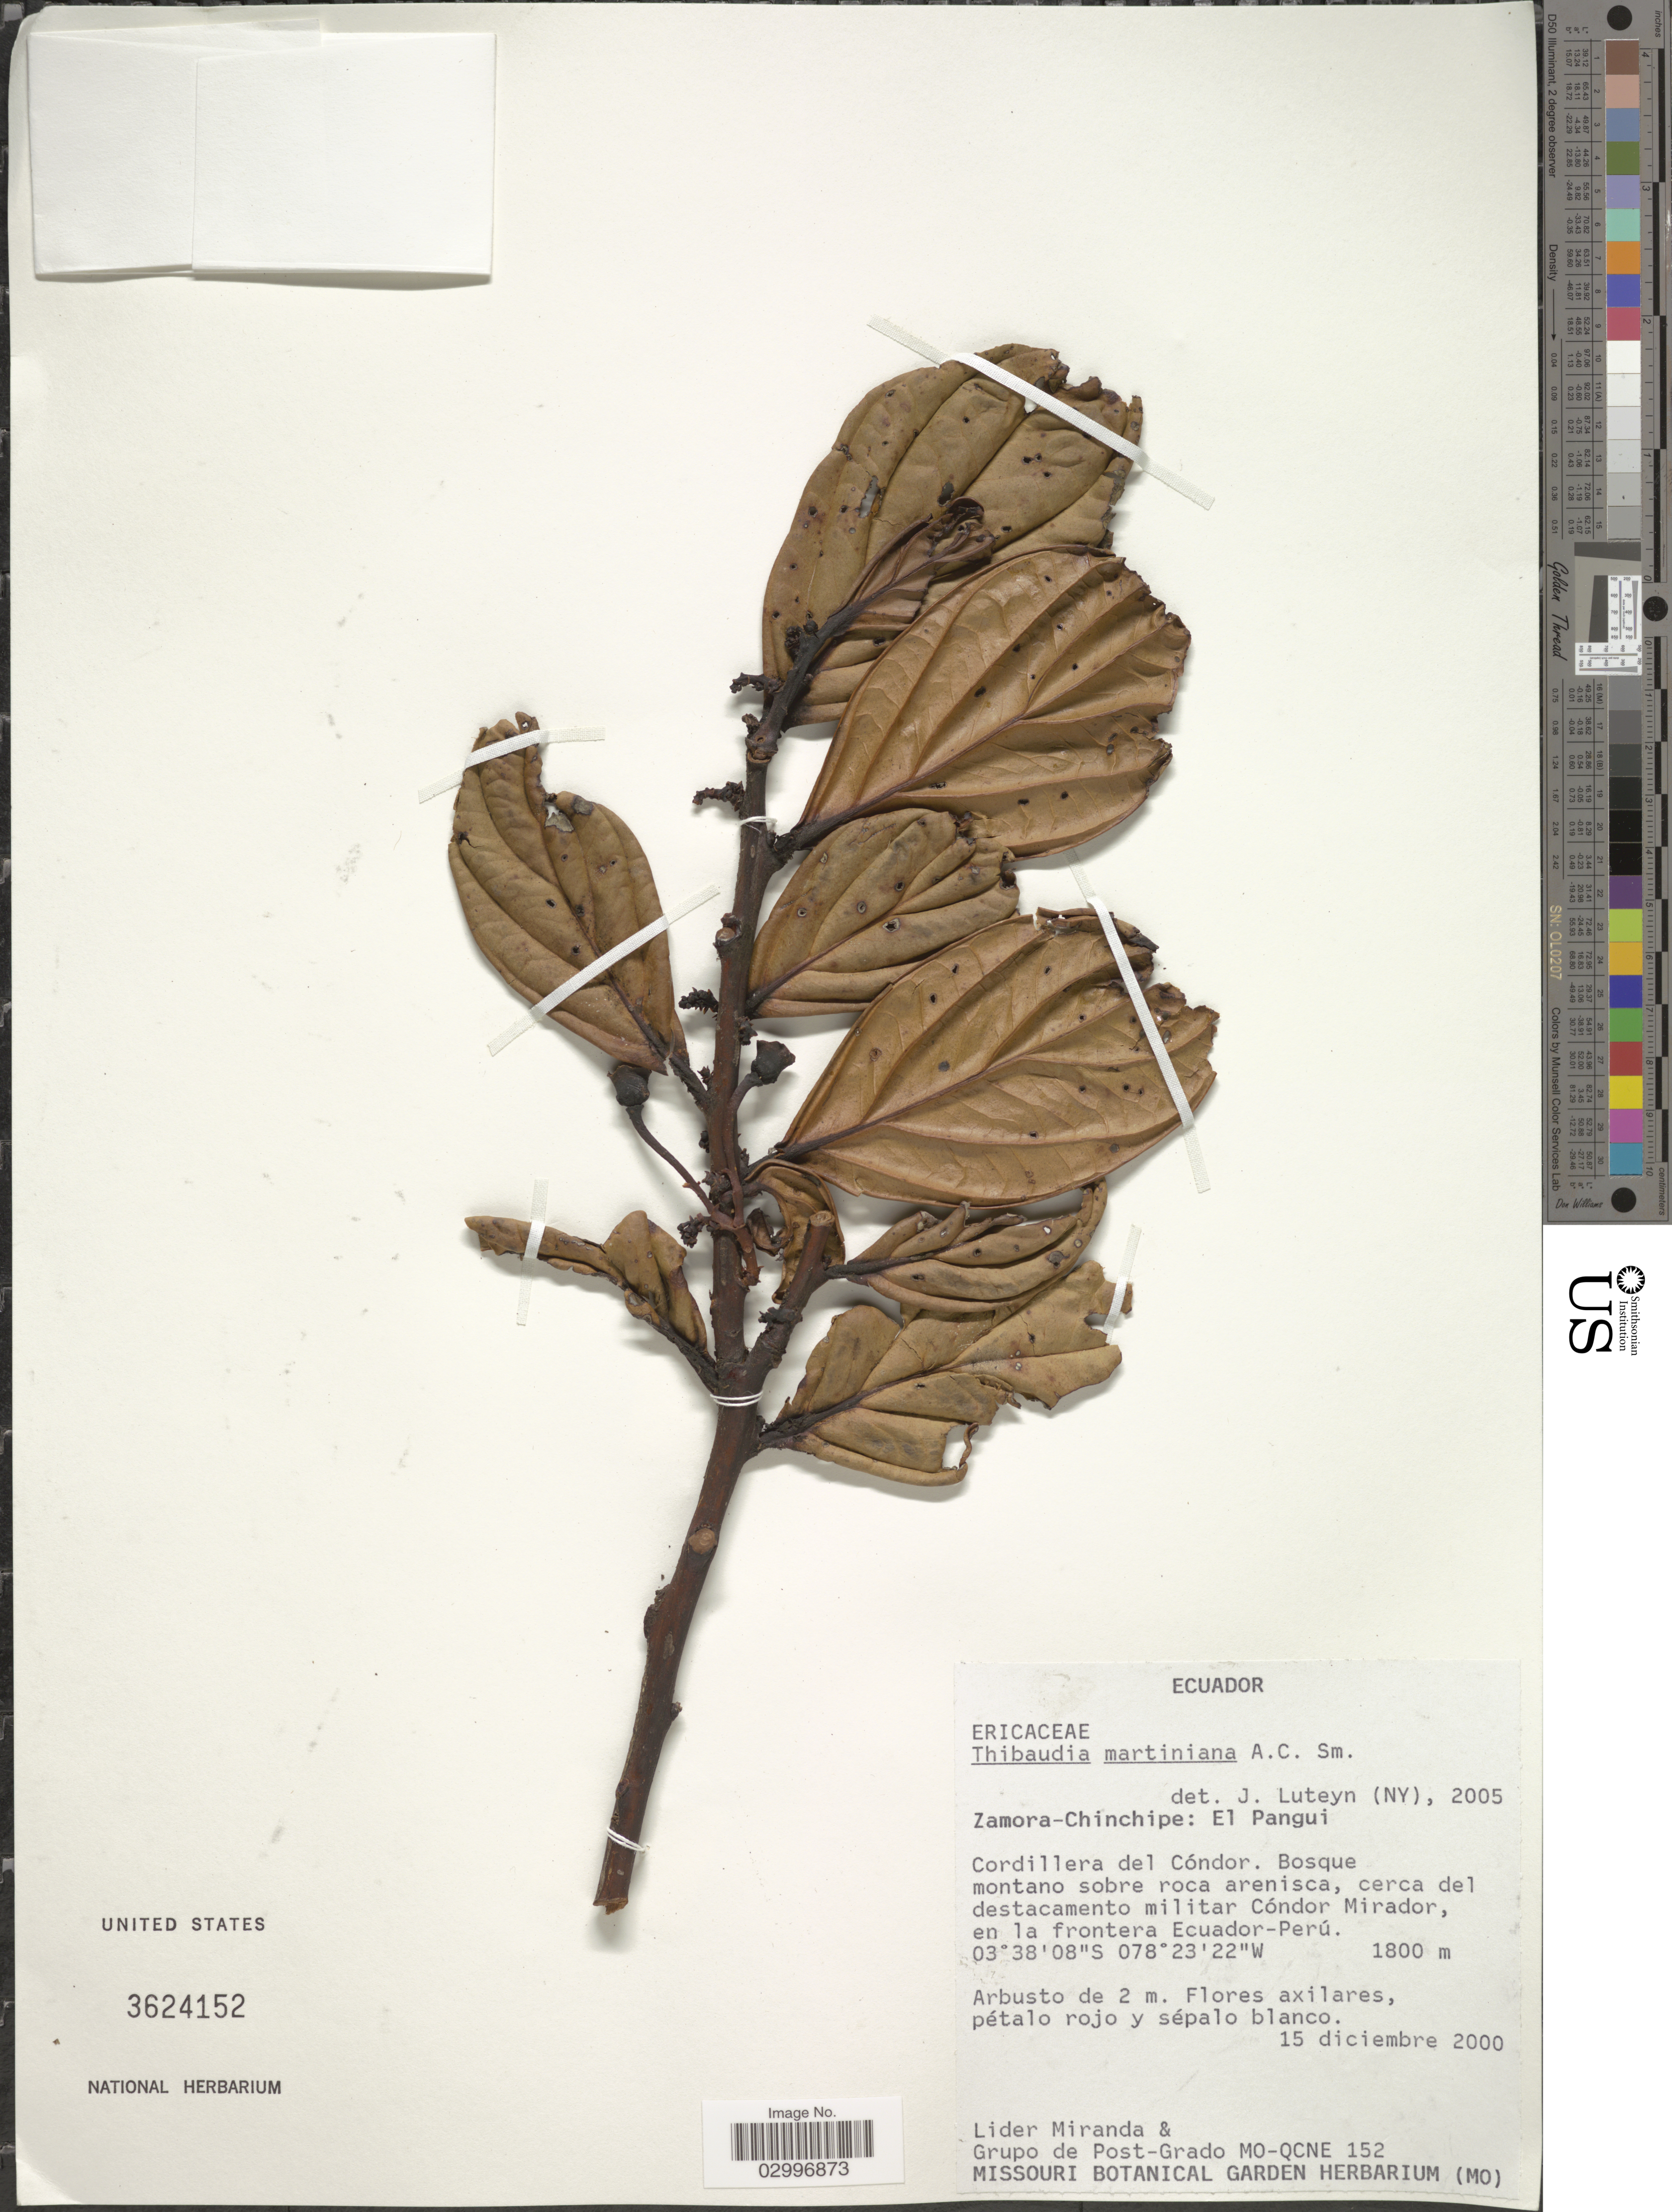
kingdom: Plantae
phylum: Tracheophyta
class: Magnoliopsida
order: Ericales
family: Ericaceae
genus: Thibaudia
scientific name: Thibaudia martiniana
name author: A.C. Sm.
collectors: L. Miranda & Grupo Post-Grado MO-QCNE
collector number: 152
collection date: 2000-12-15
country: Ecuador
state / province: Zamora-Chinchipe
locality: El Pangui, Cordillera del Cóndor. Bosque montano sobre roca arenisca, cerca del destacamento militar Cóndor Mirador, en la frontera Ecuador-Perú.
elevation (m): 1800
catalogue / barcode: US 3624152